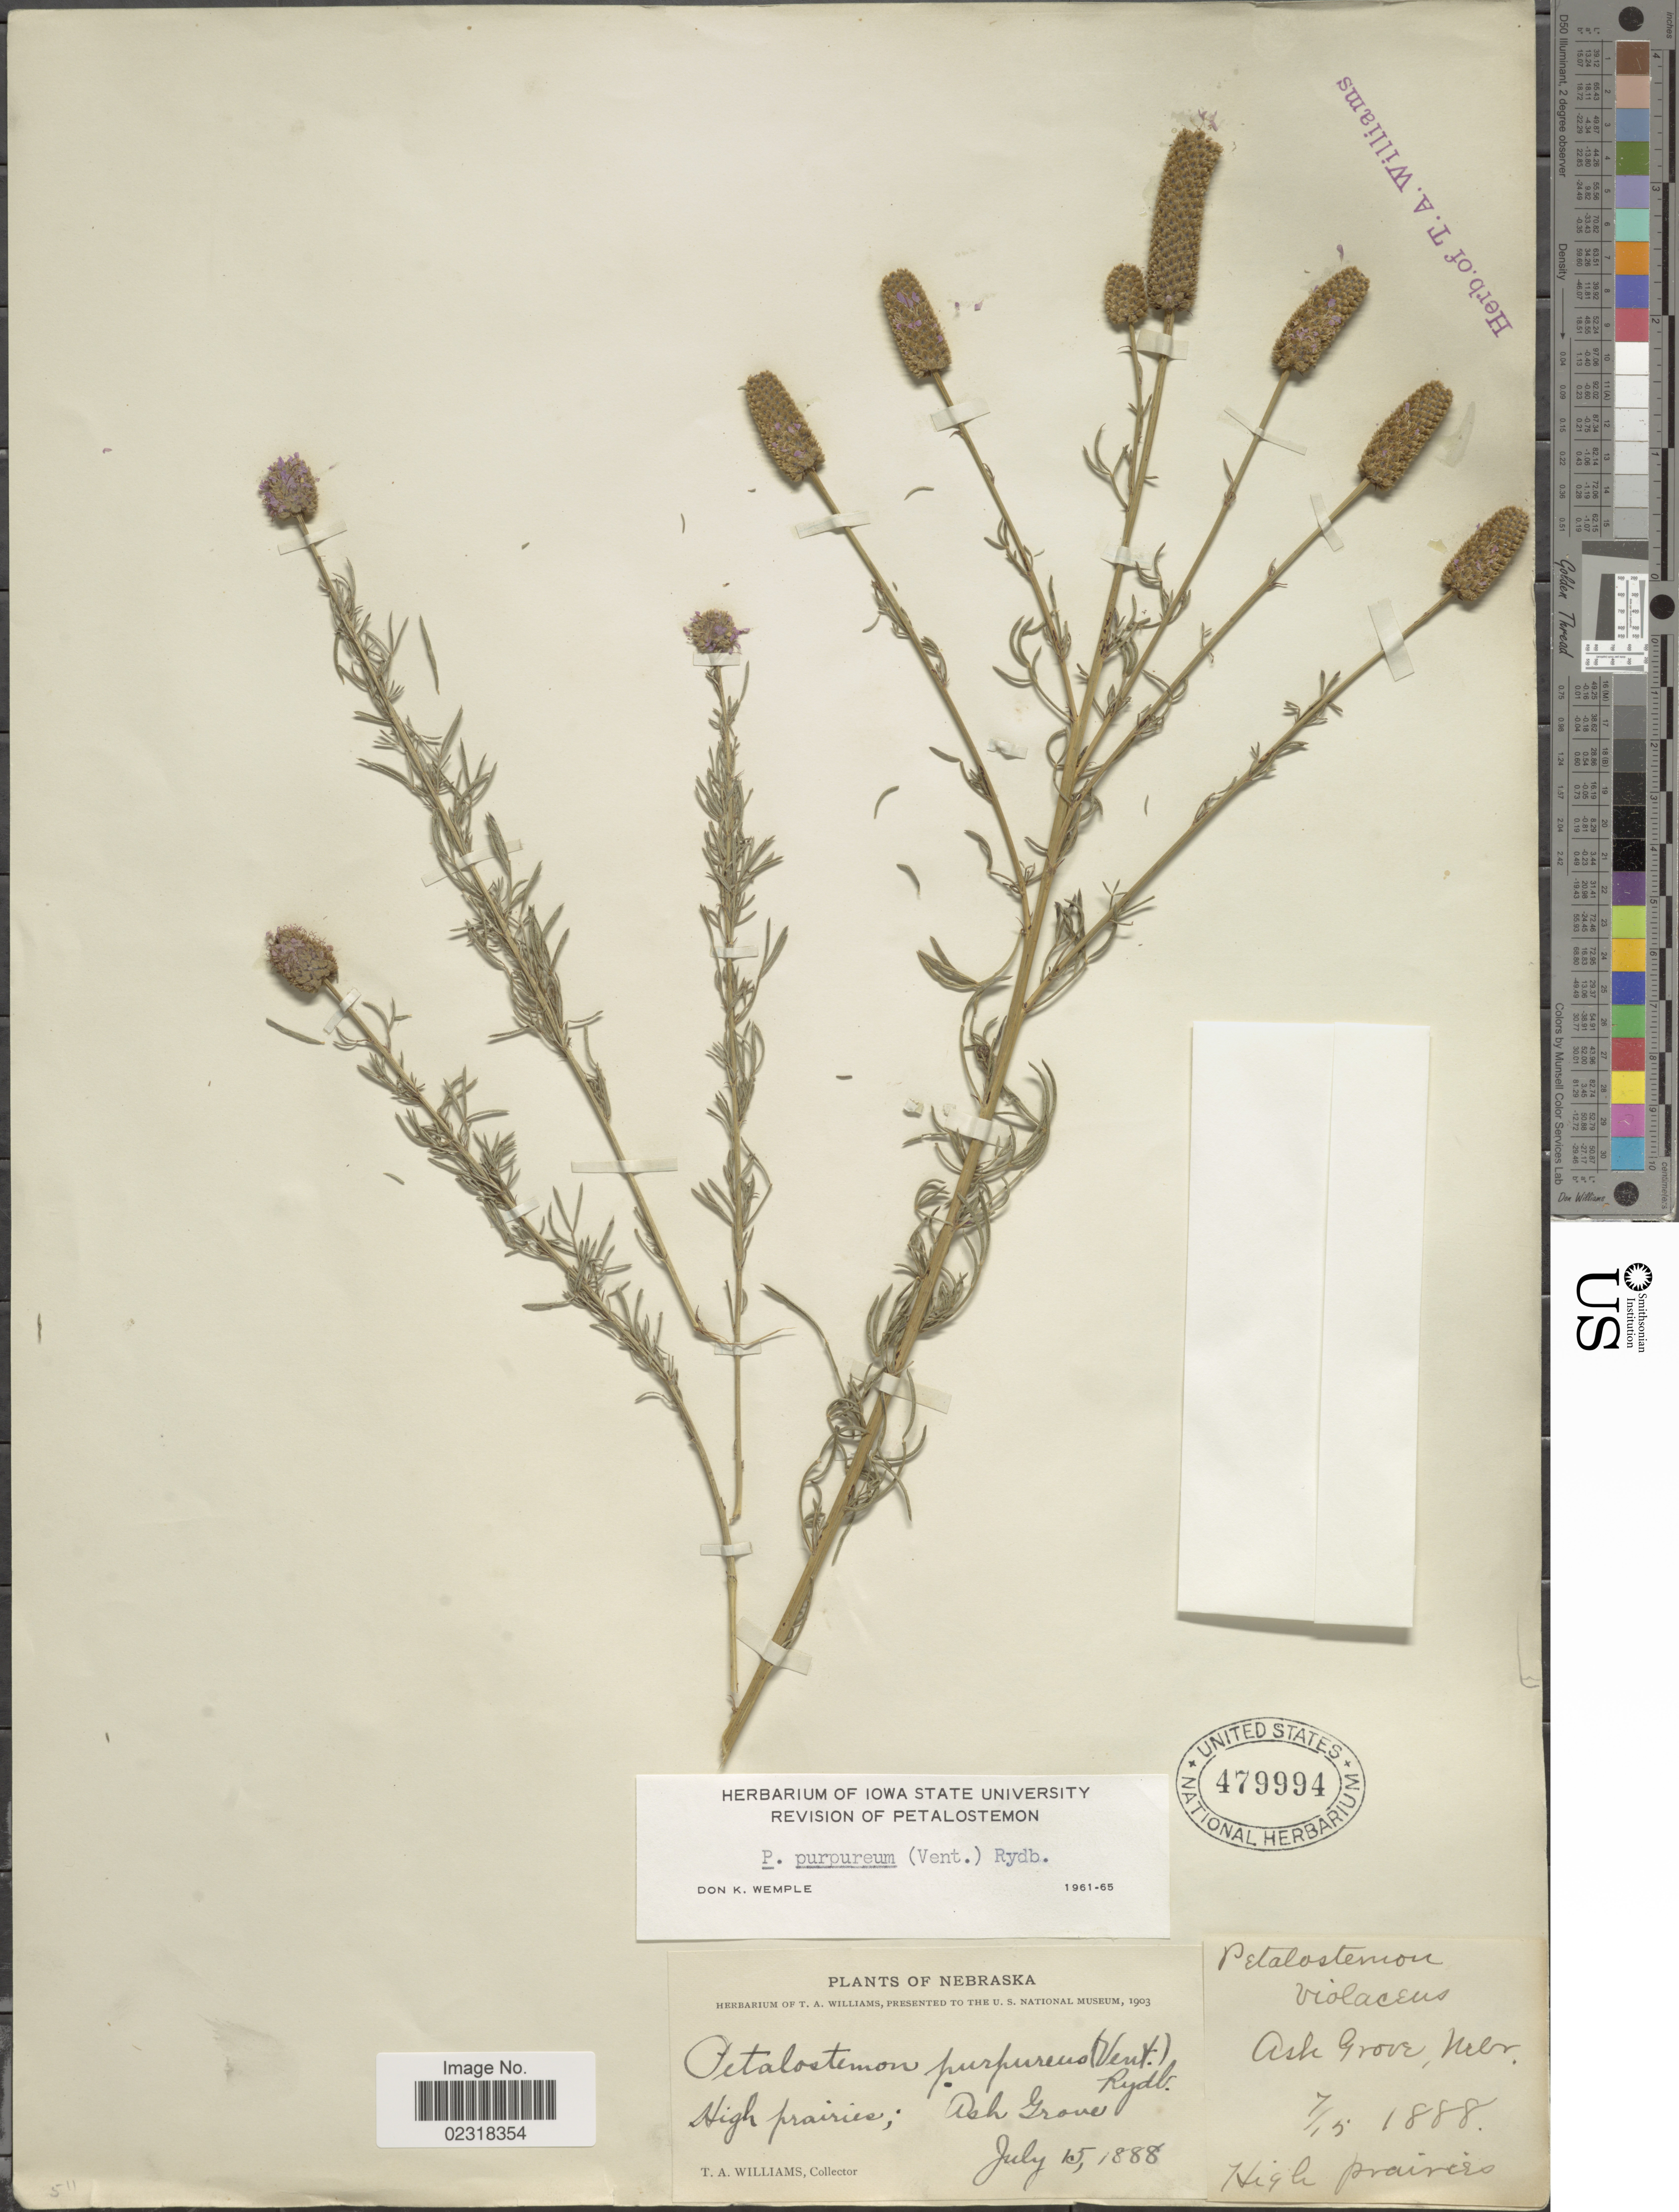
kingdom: Plantae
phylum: Tracheophyta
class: Magnoliopsida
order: Fabales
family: Fabaceae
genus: Dalea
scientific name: Dalea purpurea var. purpurea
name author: Vent.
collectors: T. A. Williams (herbarium)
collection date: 1888-07-15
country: United States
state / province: Nebraska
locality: High prairies; Ash grove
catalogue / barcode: US 479994